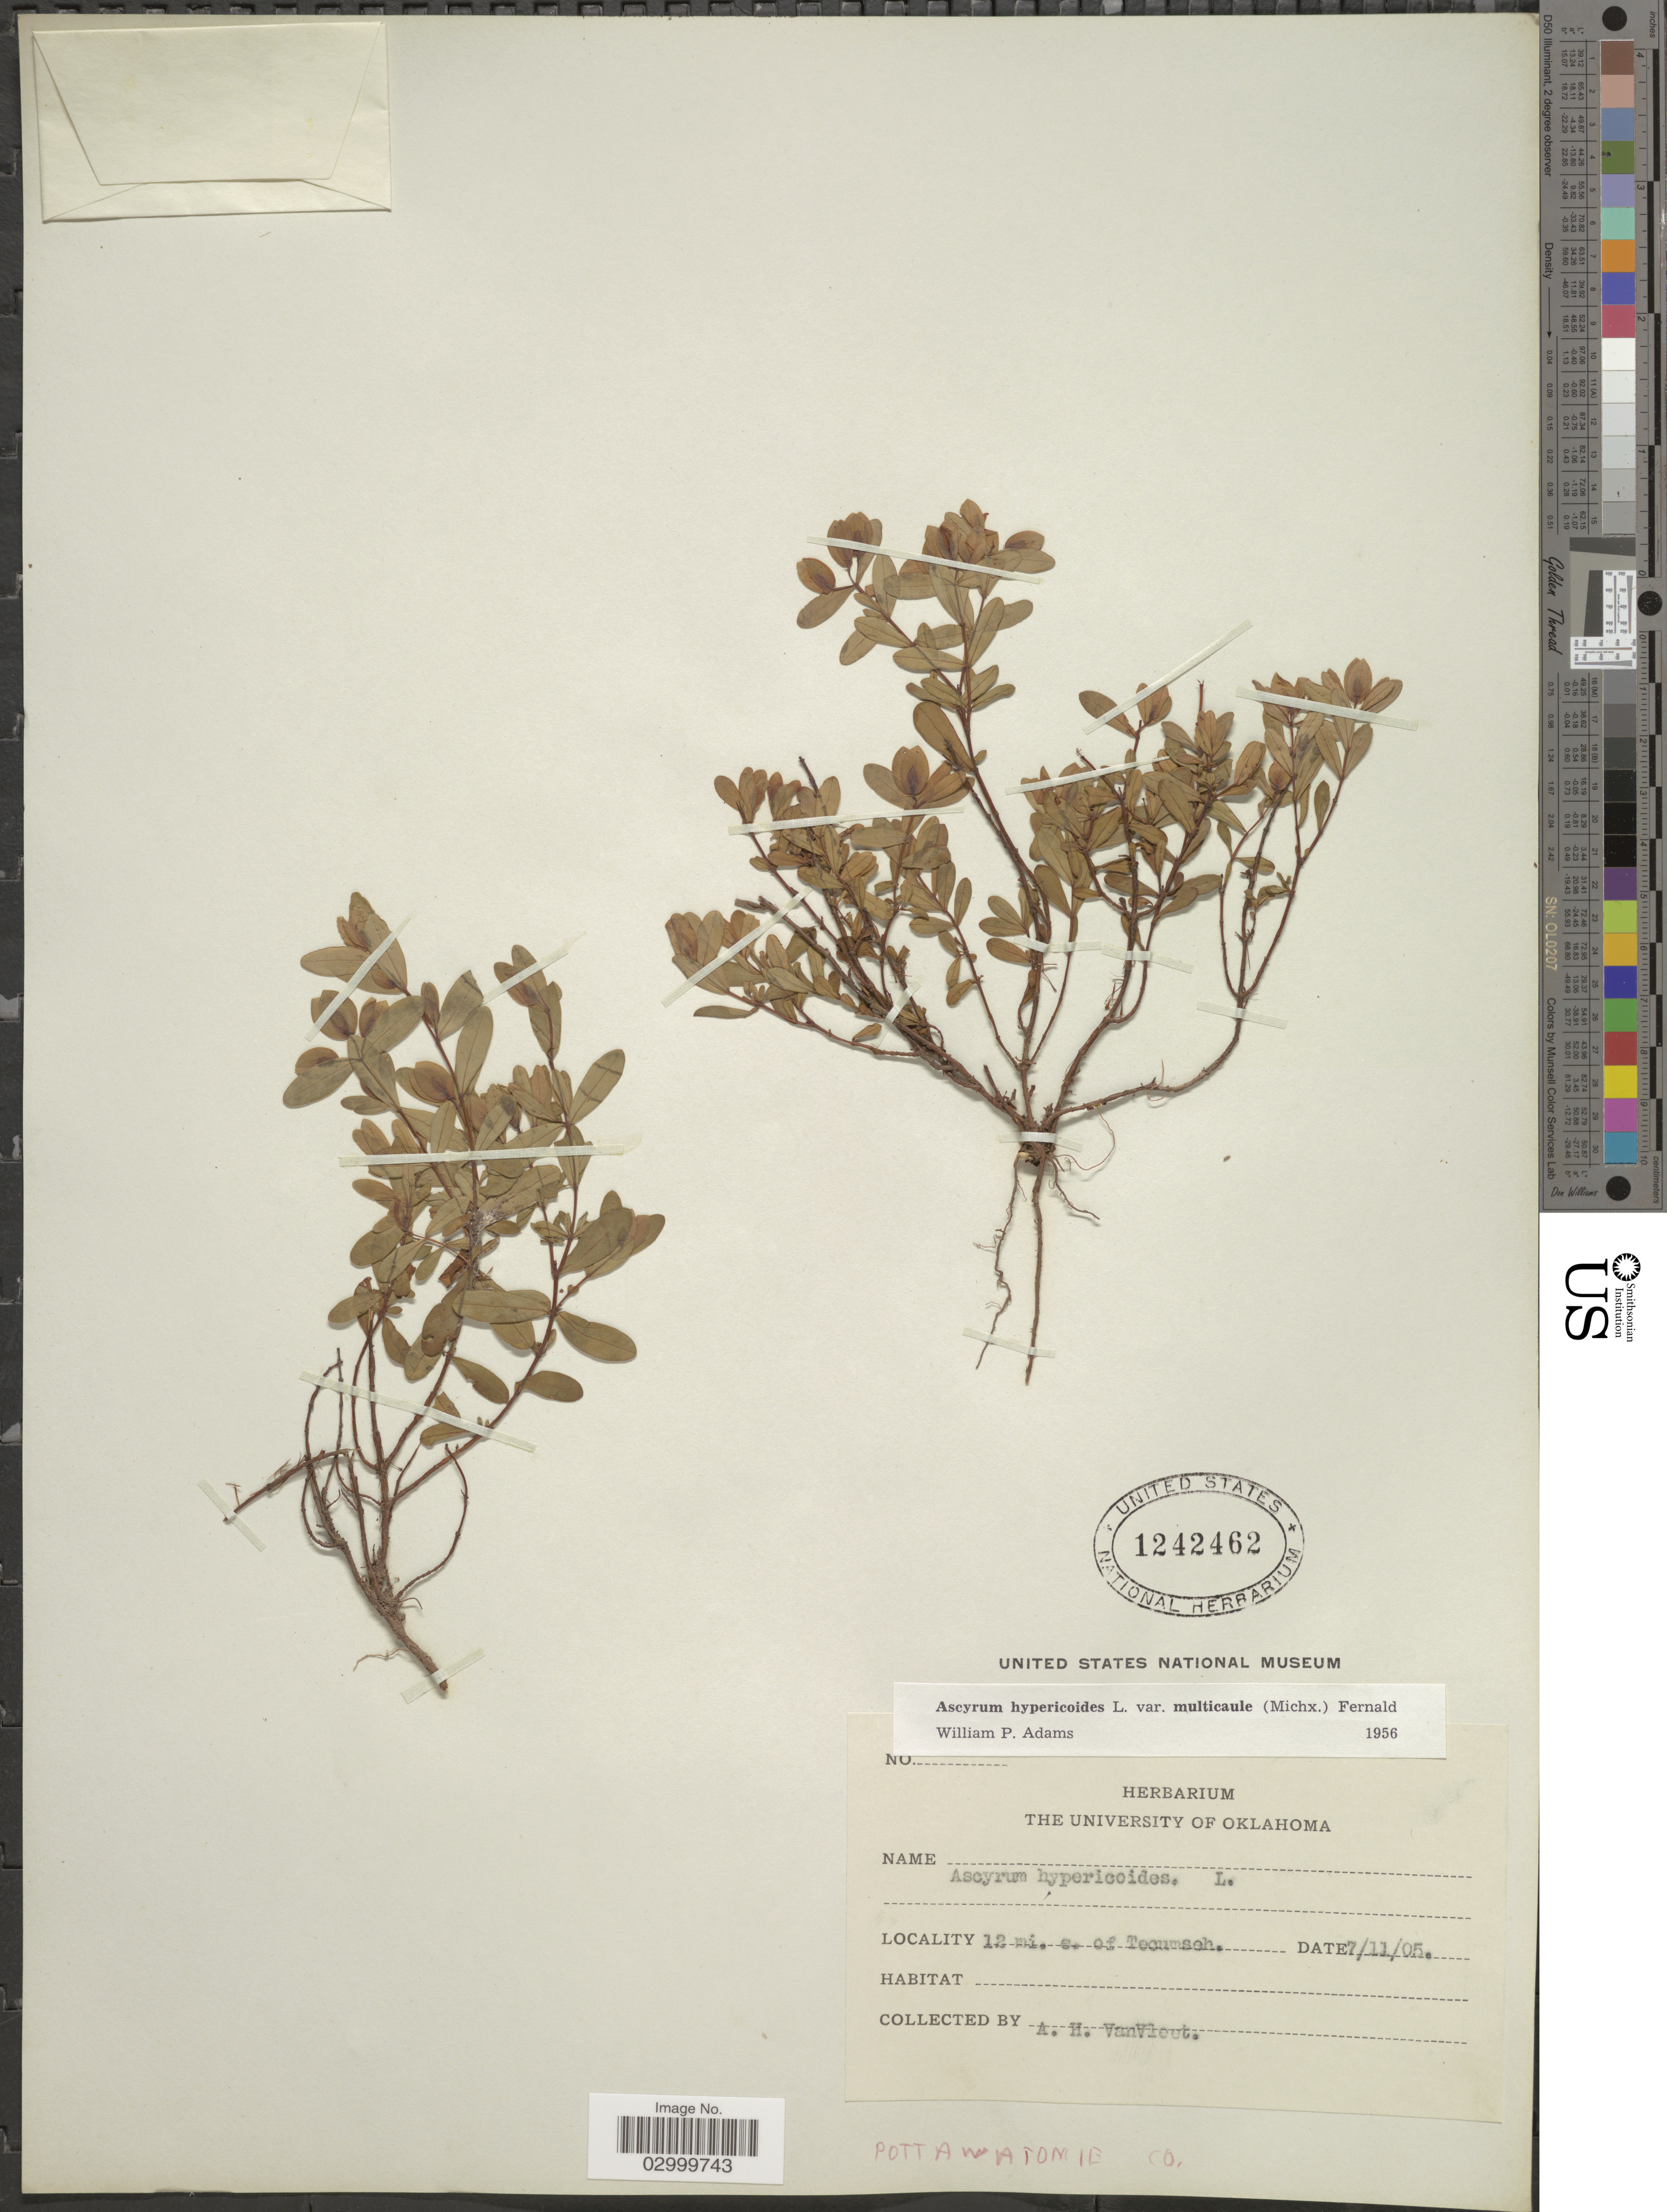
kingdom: Plantae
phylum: Tracheophyta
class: Magnoliopsida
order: Malpighiales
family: Hypericaceae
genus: Hypericum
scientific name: Hypericum stragulum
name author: W.P. Adams & N. Robson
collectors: A. H. Van Vleet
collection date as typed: Transcribed d/m/y: 11/7/5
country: United States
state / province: Oklahoma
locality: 12 mi. s. of Tecumseh. Pottawatomie Co.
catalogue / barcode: US 1242462